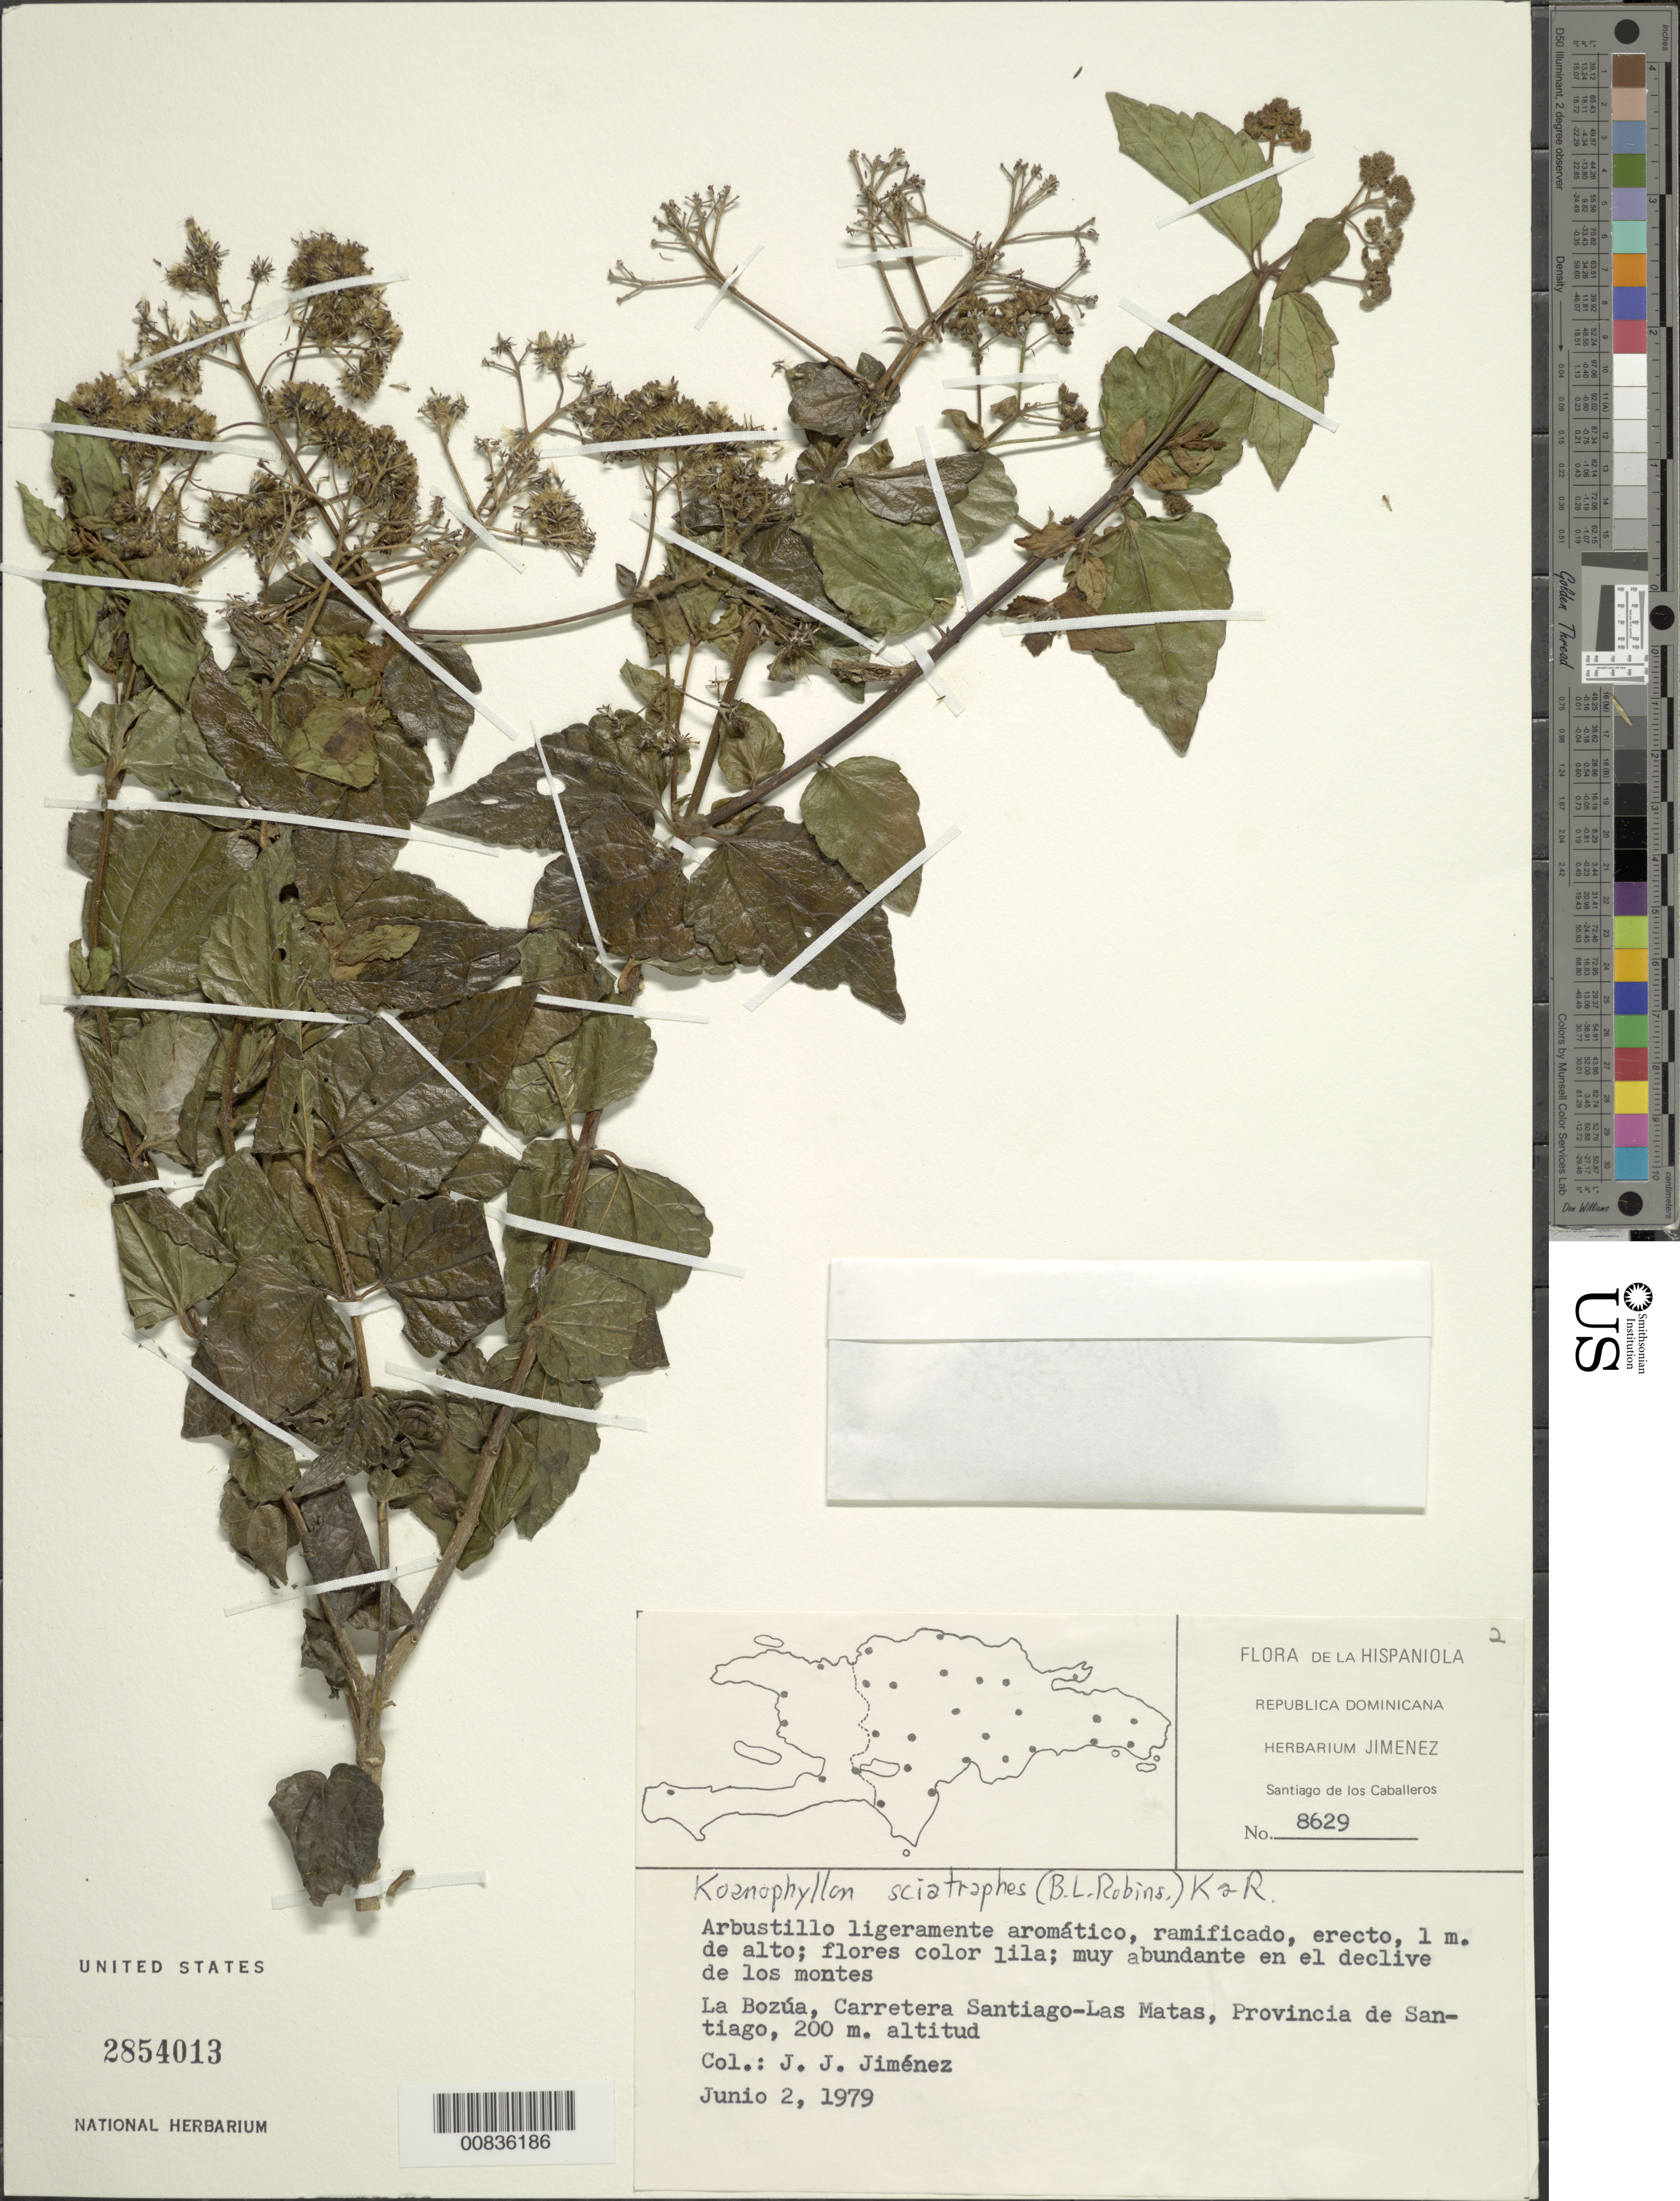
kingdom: Plantae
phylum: Tracheophyta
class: Magnoliopsida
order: Asterales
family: Asteraceae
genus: Koanophyllon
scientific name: Koanophyllon sciatraphes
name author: (B.L. Rob.) R.M. King & H. Rob.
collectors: J. J. Jiménez Almonte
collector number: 8629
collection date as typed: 02 Jun 1979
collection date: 1979-06-02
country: Dominican Republic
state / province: Santiago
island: Hispaniola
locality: La Bozúa, Carretera Santiago-Las Matas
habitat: En el declive de los montes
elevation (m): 200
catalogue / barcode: US 2854013